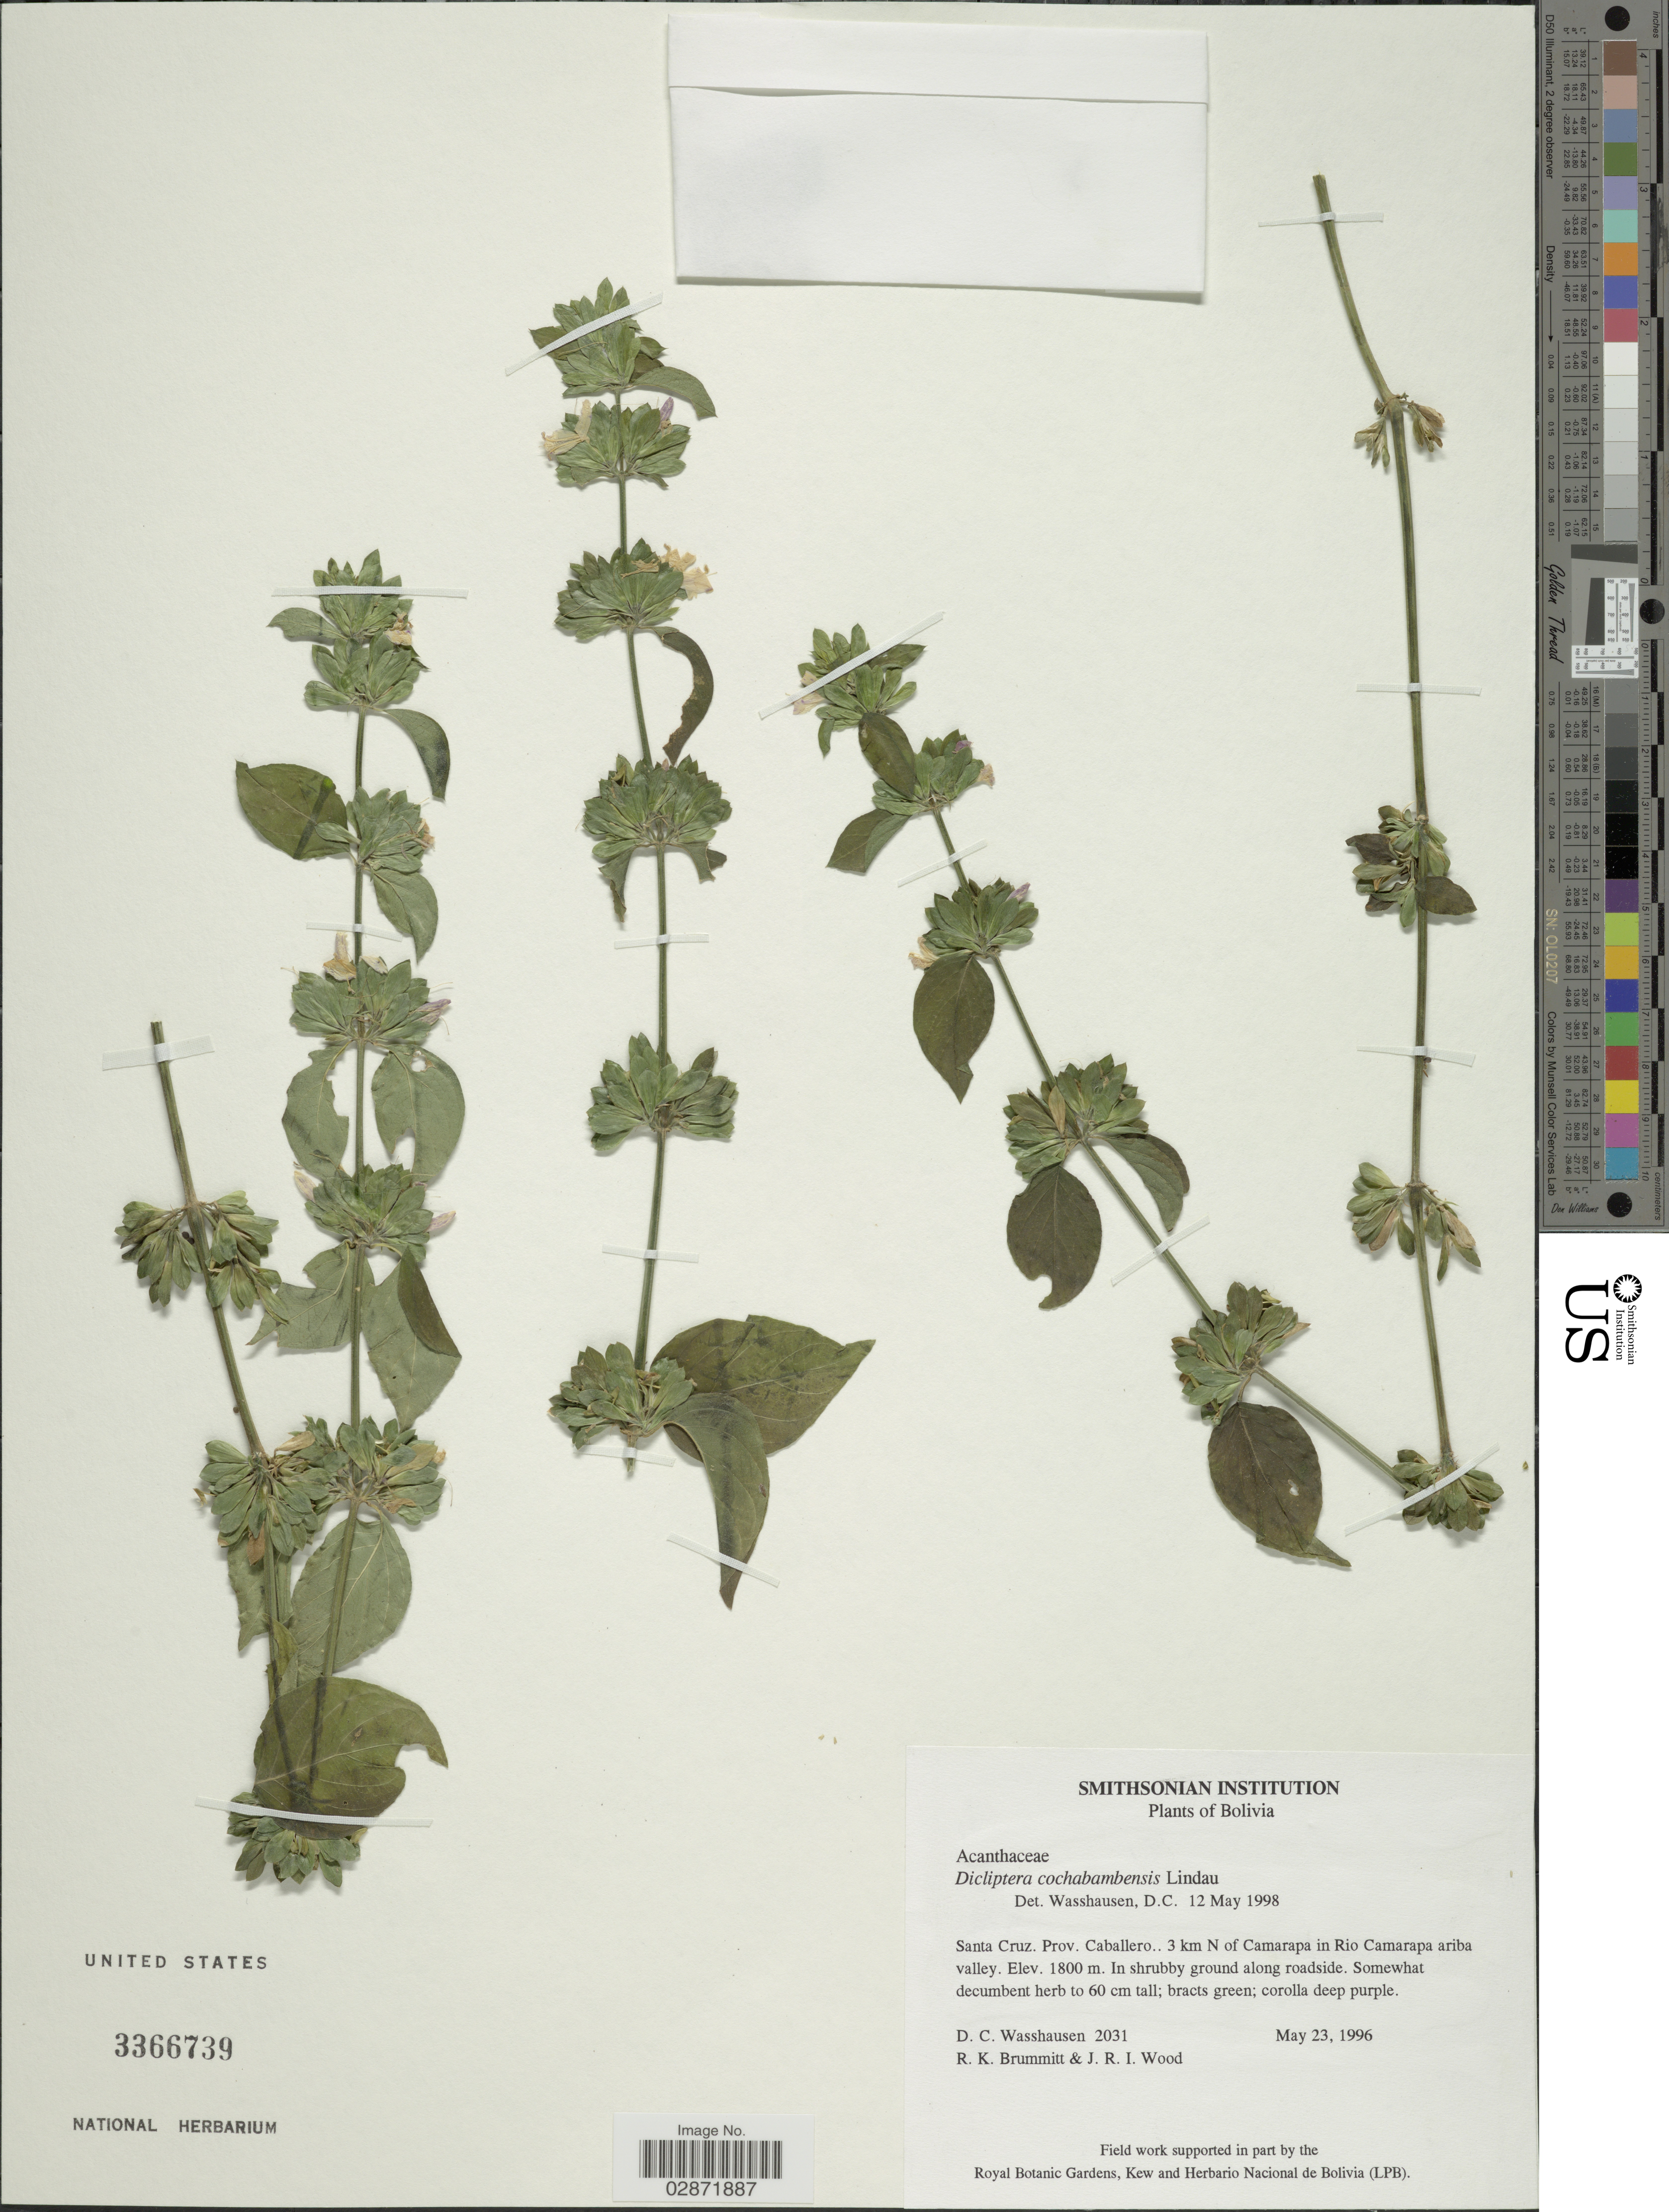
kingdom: Plantae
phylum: Tracheophyta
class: Magnoliopsida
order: Lamiales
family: Acanthaceae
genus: Dicliptera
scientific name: Dicliptera cochabambensis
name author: Lindau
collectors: D. C. Wasshausen, R. K. Brummitt & J. R. I. Wood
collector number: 2031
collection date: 1996-05-23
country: Bolivia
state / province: Santa Cruz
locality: Prov. Caballero, 3 km N of Camarapa in Rio Camarapa ariba valley.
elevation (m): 1800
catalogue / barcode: US 3366739